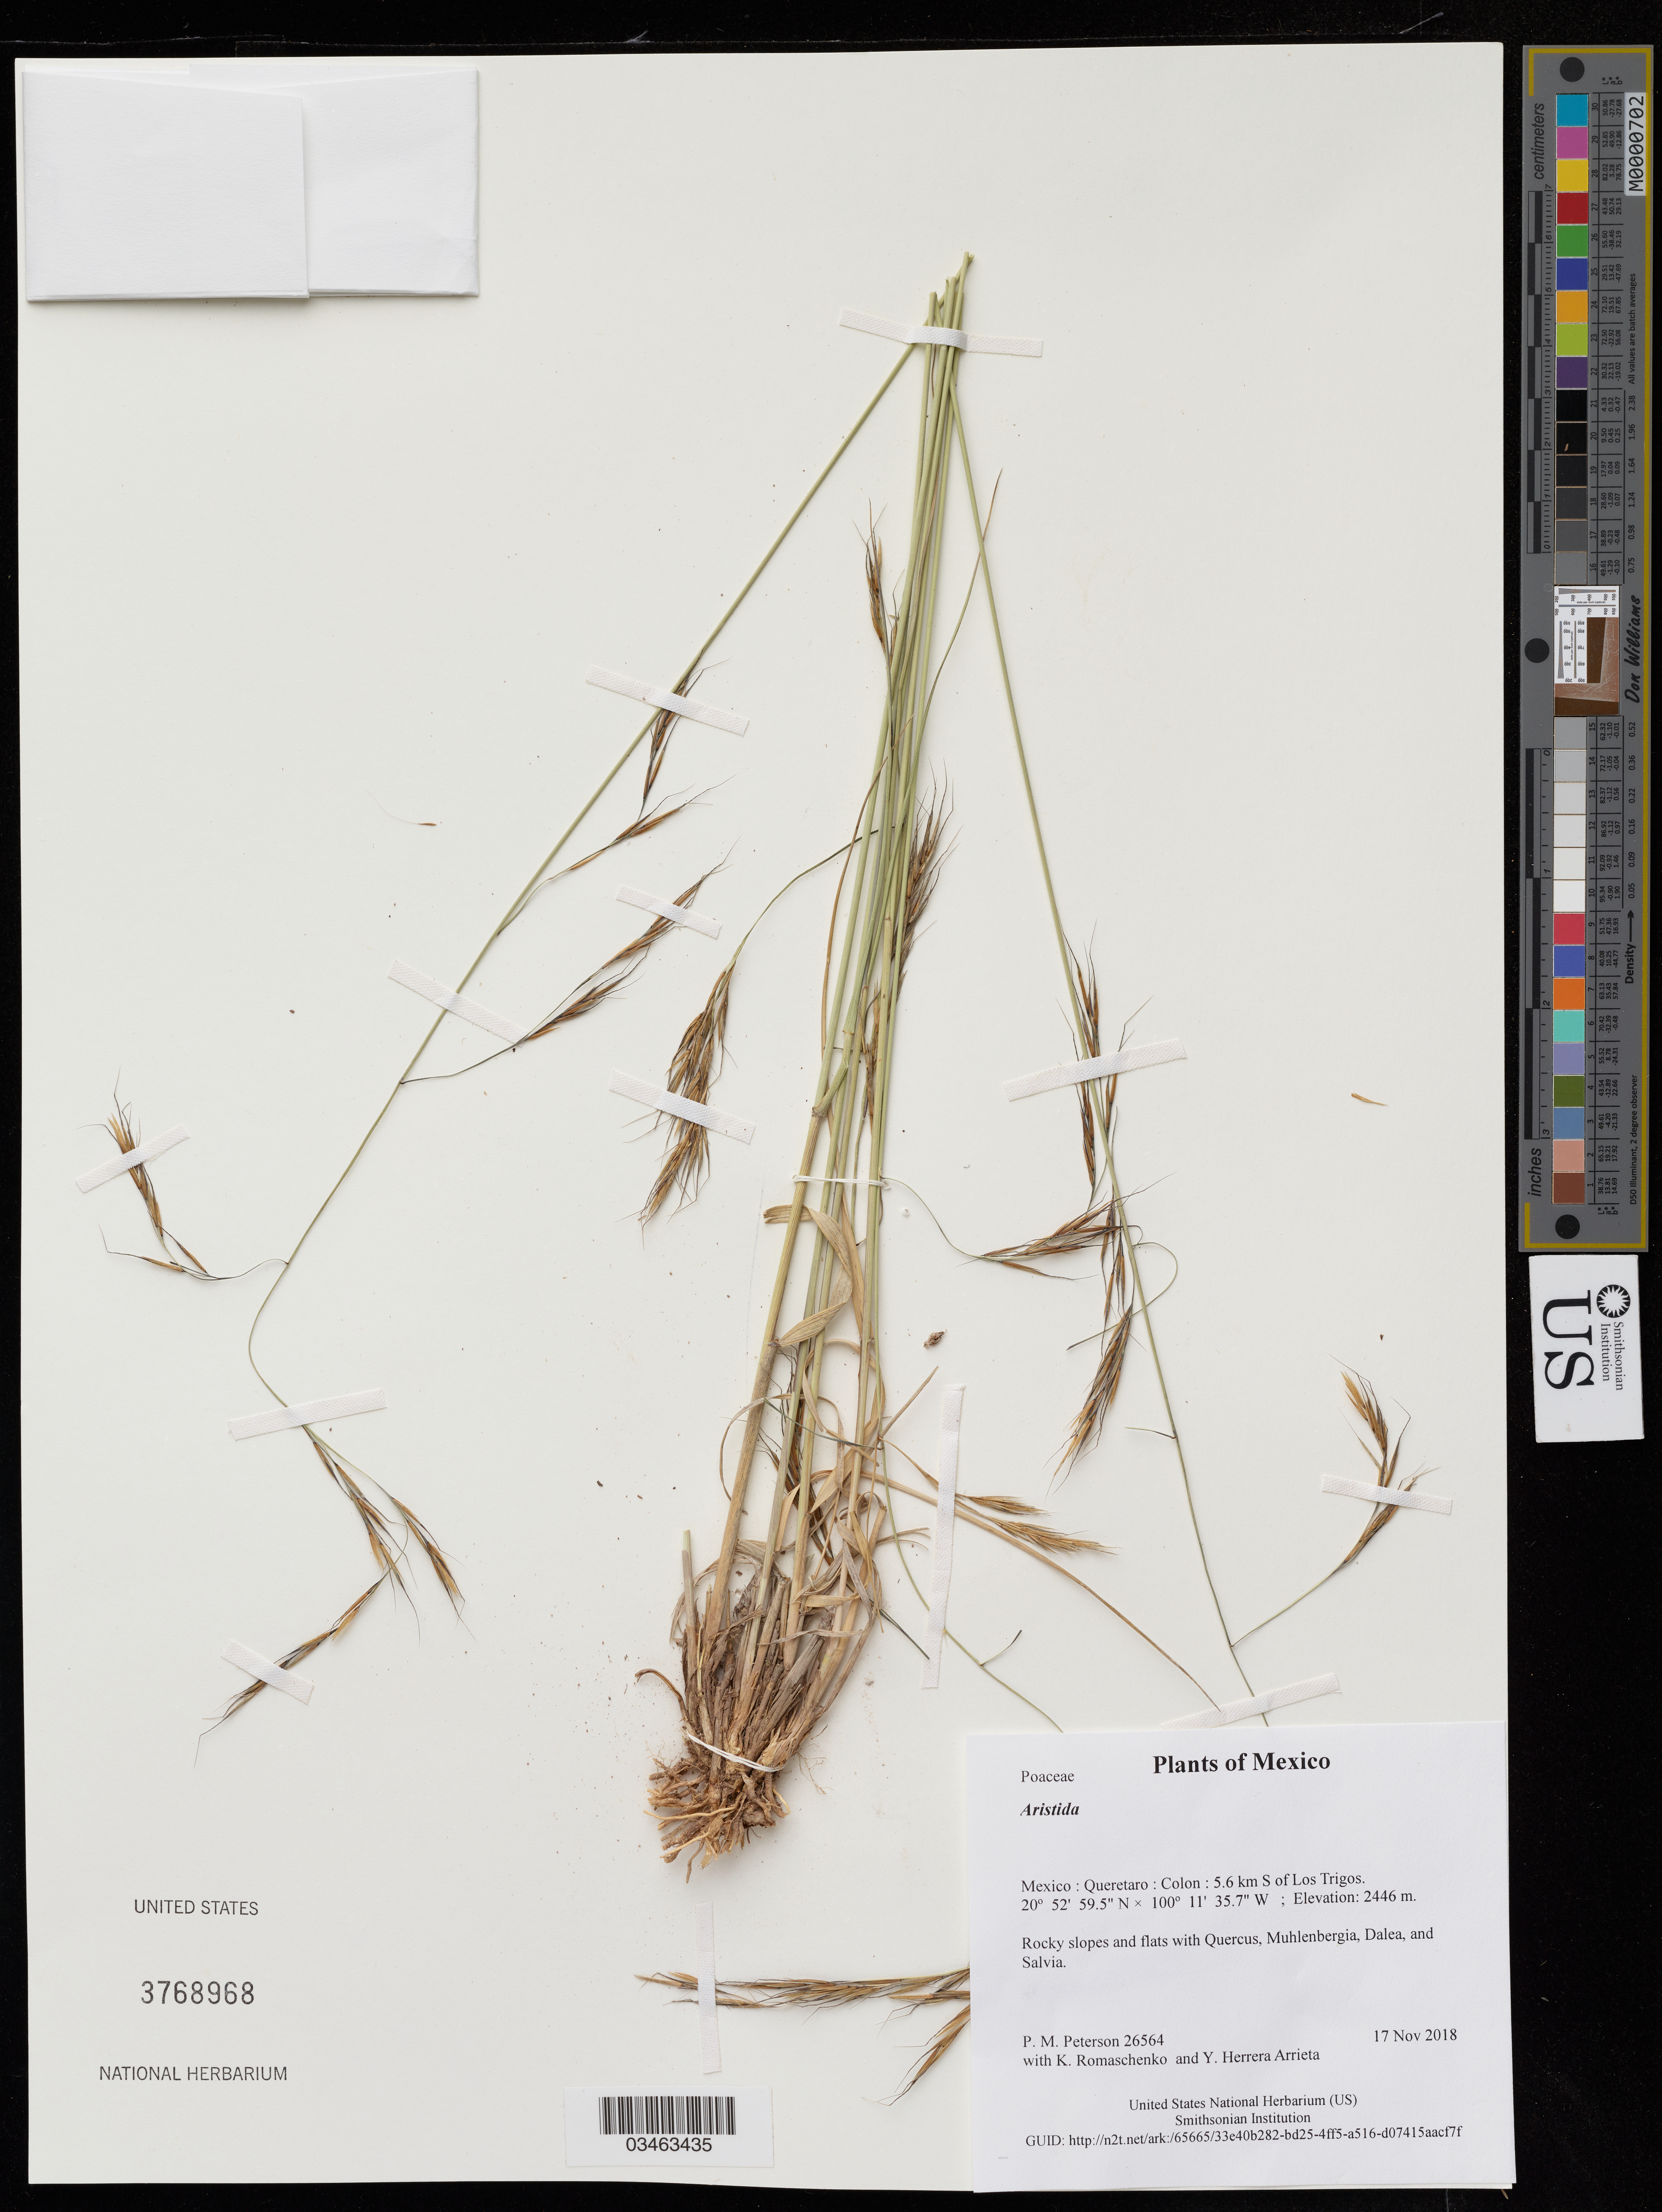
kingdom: Plantae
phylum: Tracheophyta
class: Liliopsida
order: Poales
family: Poaceae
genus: Aristida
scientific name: Aristida sp.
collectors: P. M. Peterson, K. Romaschenko & Y. Herrera Arrieta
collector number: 26564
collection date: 2018-11-17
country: Mexico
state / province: Queretaro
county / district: Colon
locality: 5.6 km S of Los Trigos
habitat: Rocky slopes and flats with Quercus, Muhlenbergia, Dalea, and Salvia.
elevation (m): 2446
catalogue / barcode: US 3768968